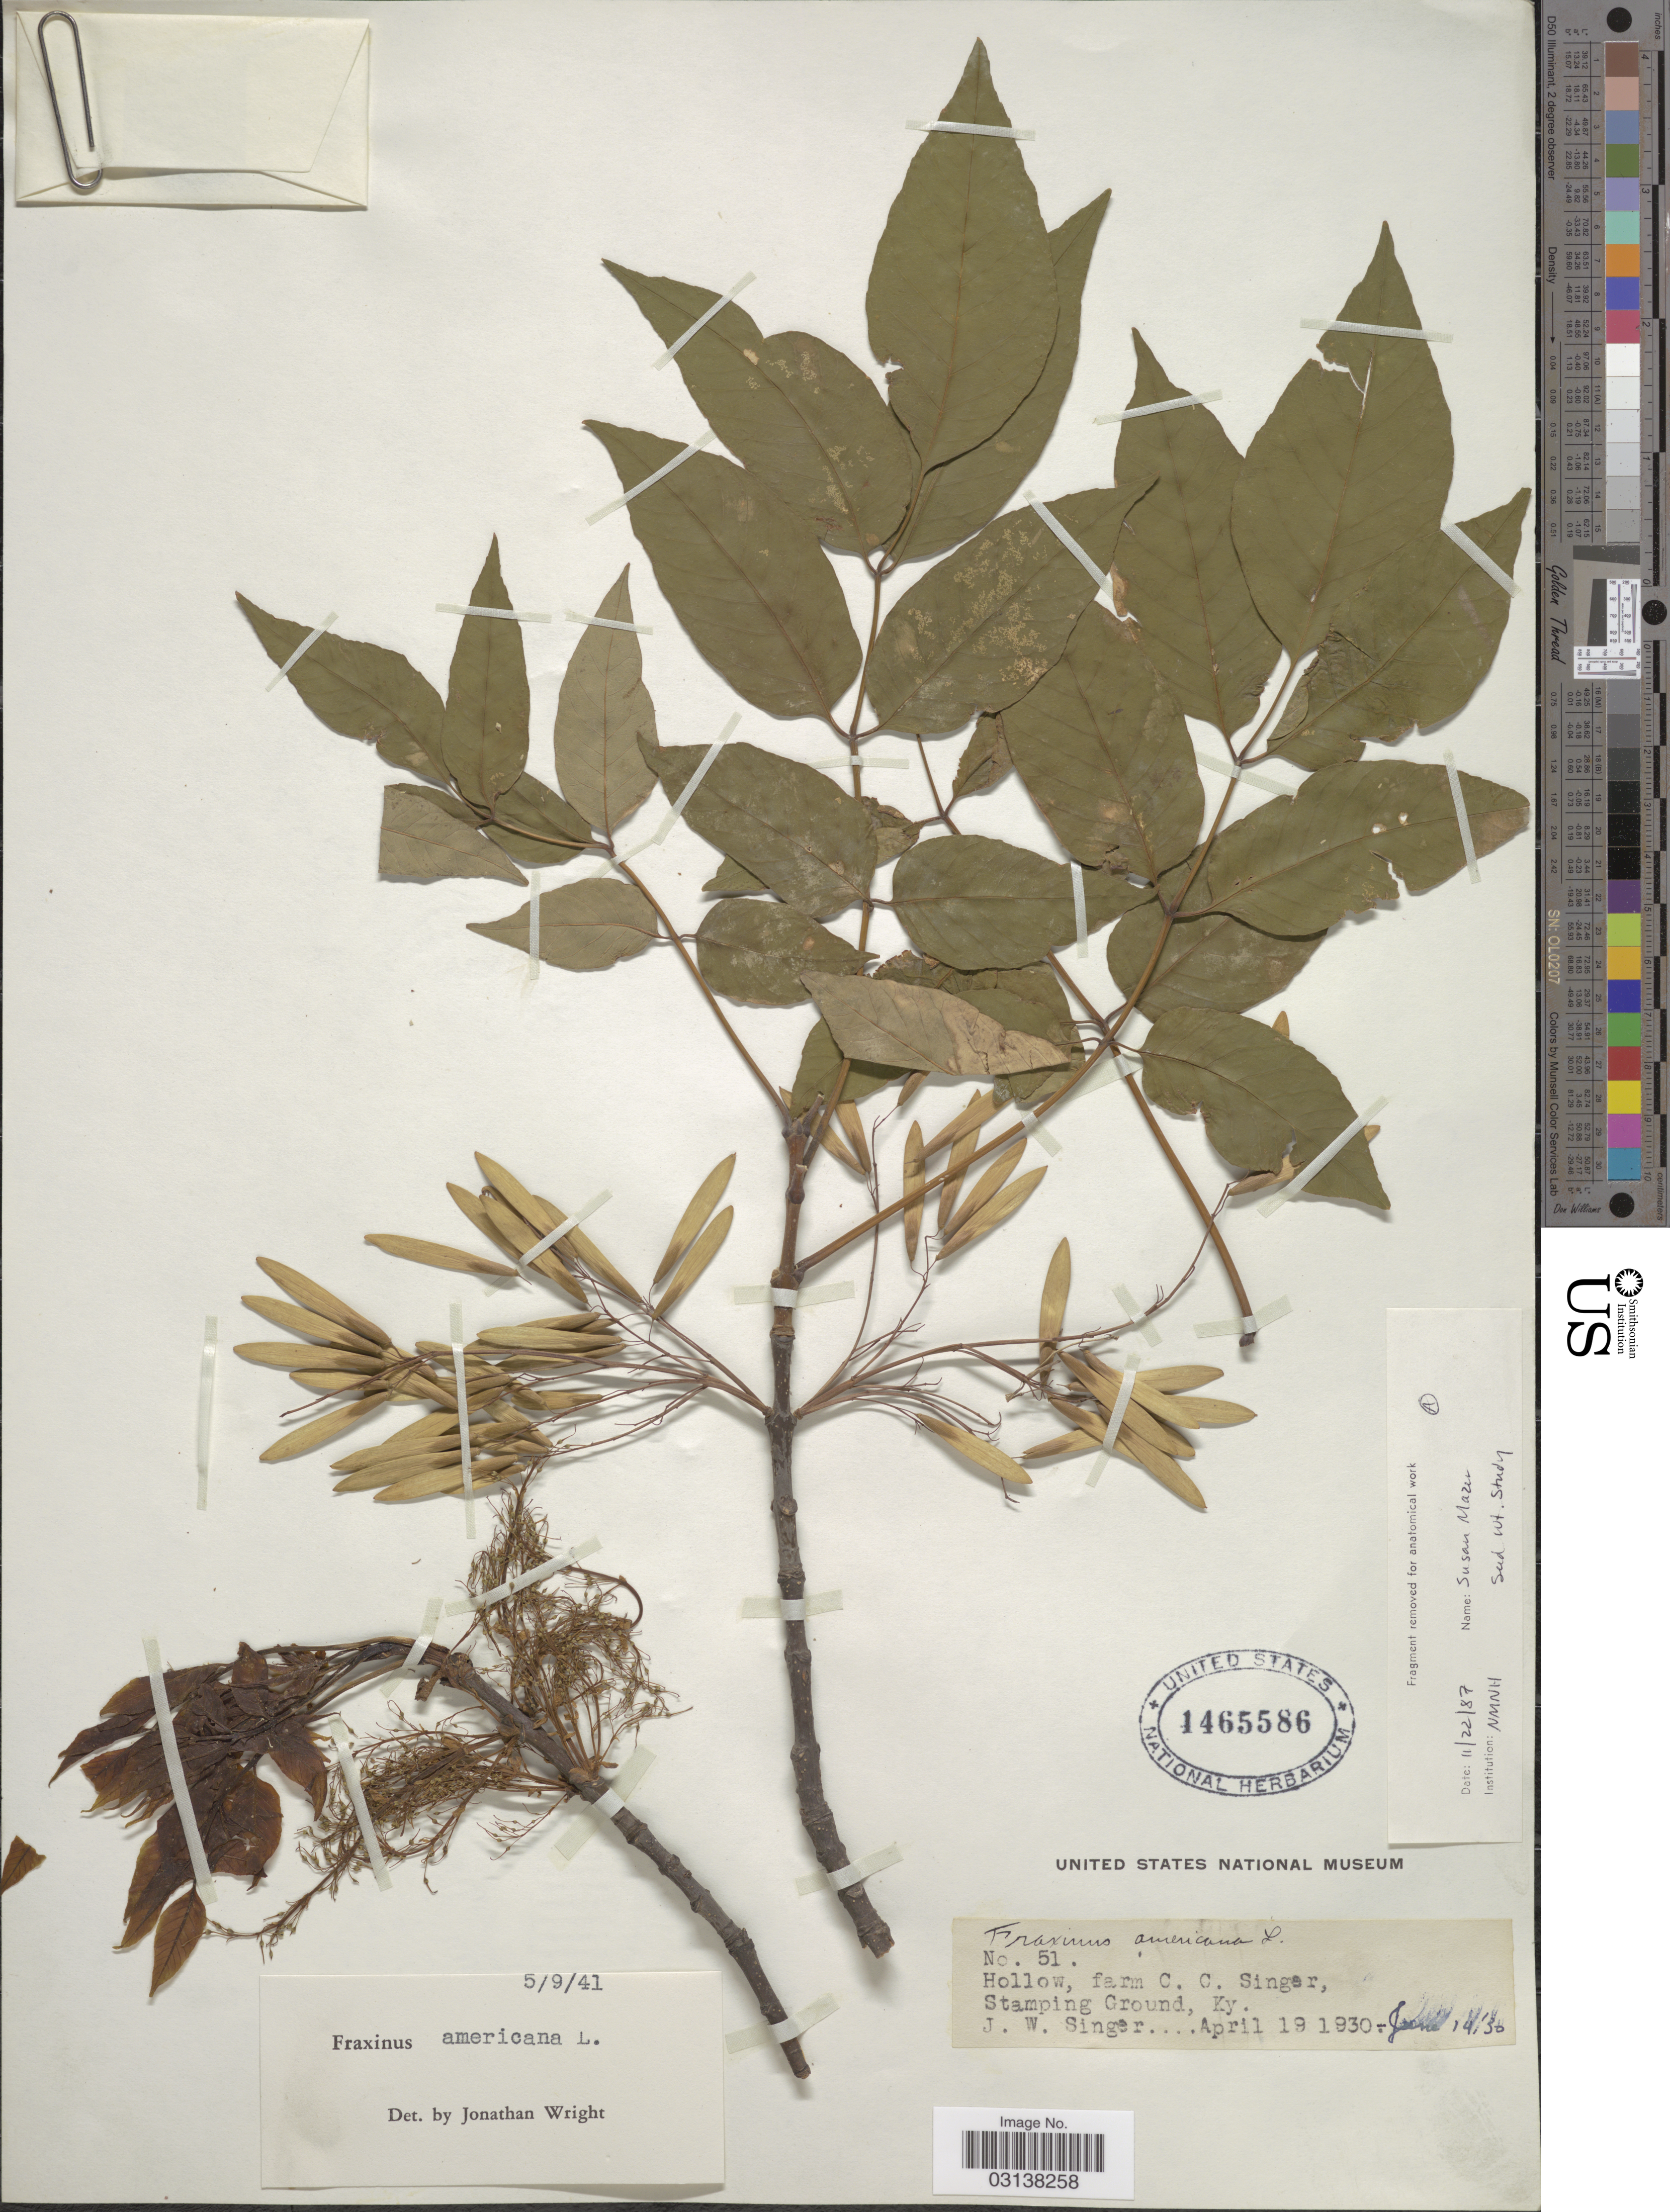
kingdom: Plantae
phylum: Tracheophyta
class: Magnoliopsida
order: Lamiales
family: Oleaceae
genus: Fraxinus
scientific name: Fraxinus americana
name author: L.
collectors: J. EW. Singer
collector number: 51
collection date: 1930-04-19/1930-06-14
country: United States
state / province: Kentucky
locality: Hollow, farm C.C. Singer, Stamping Ground.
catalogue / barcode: US 1465586